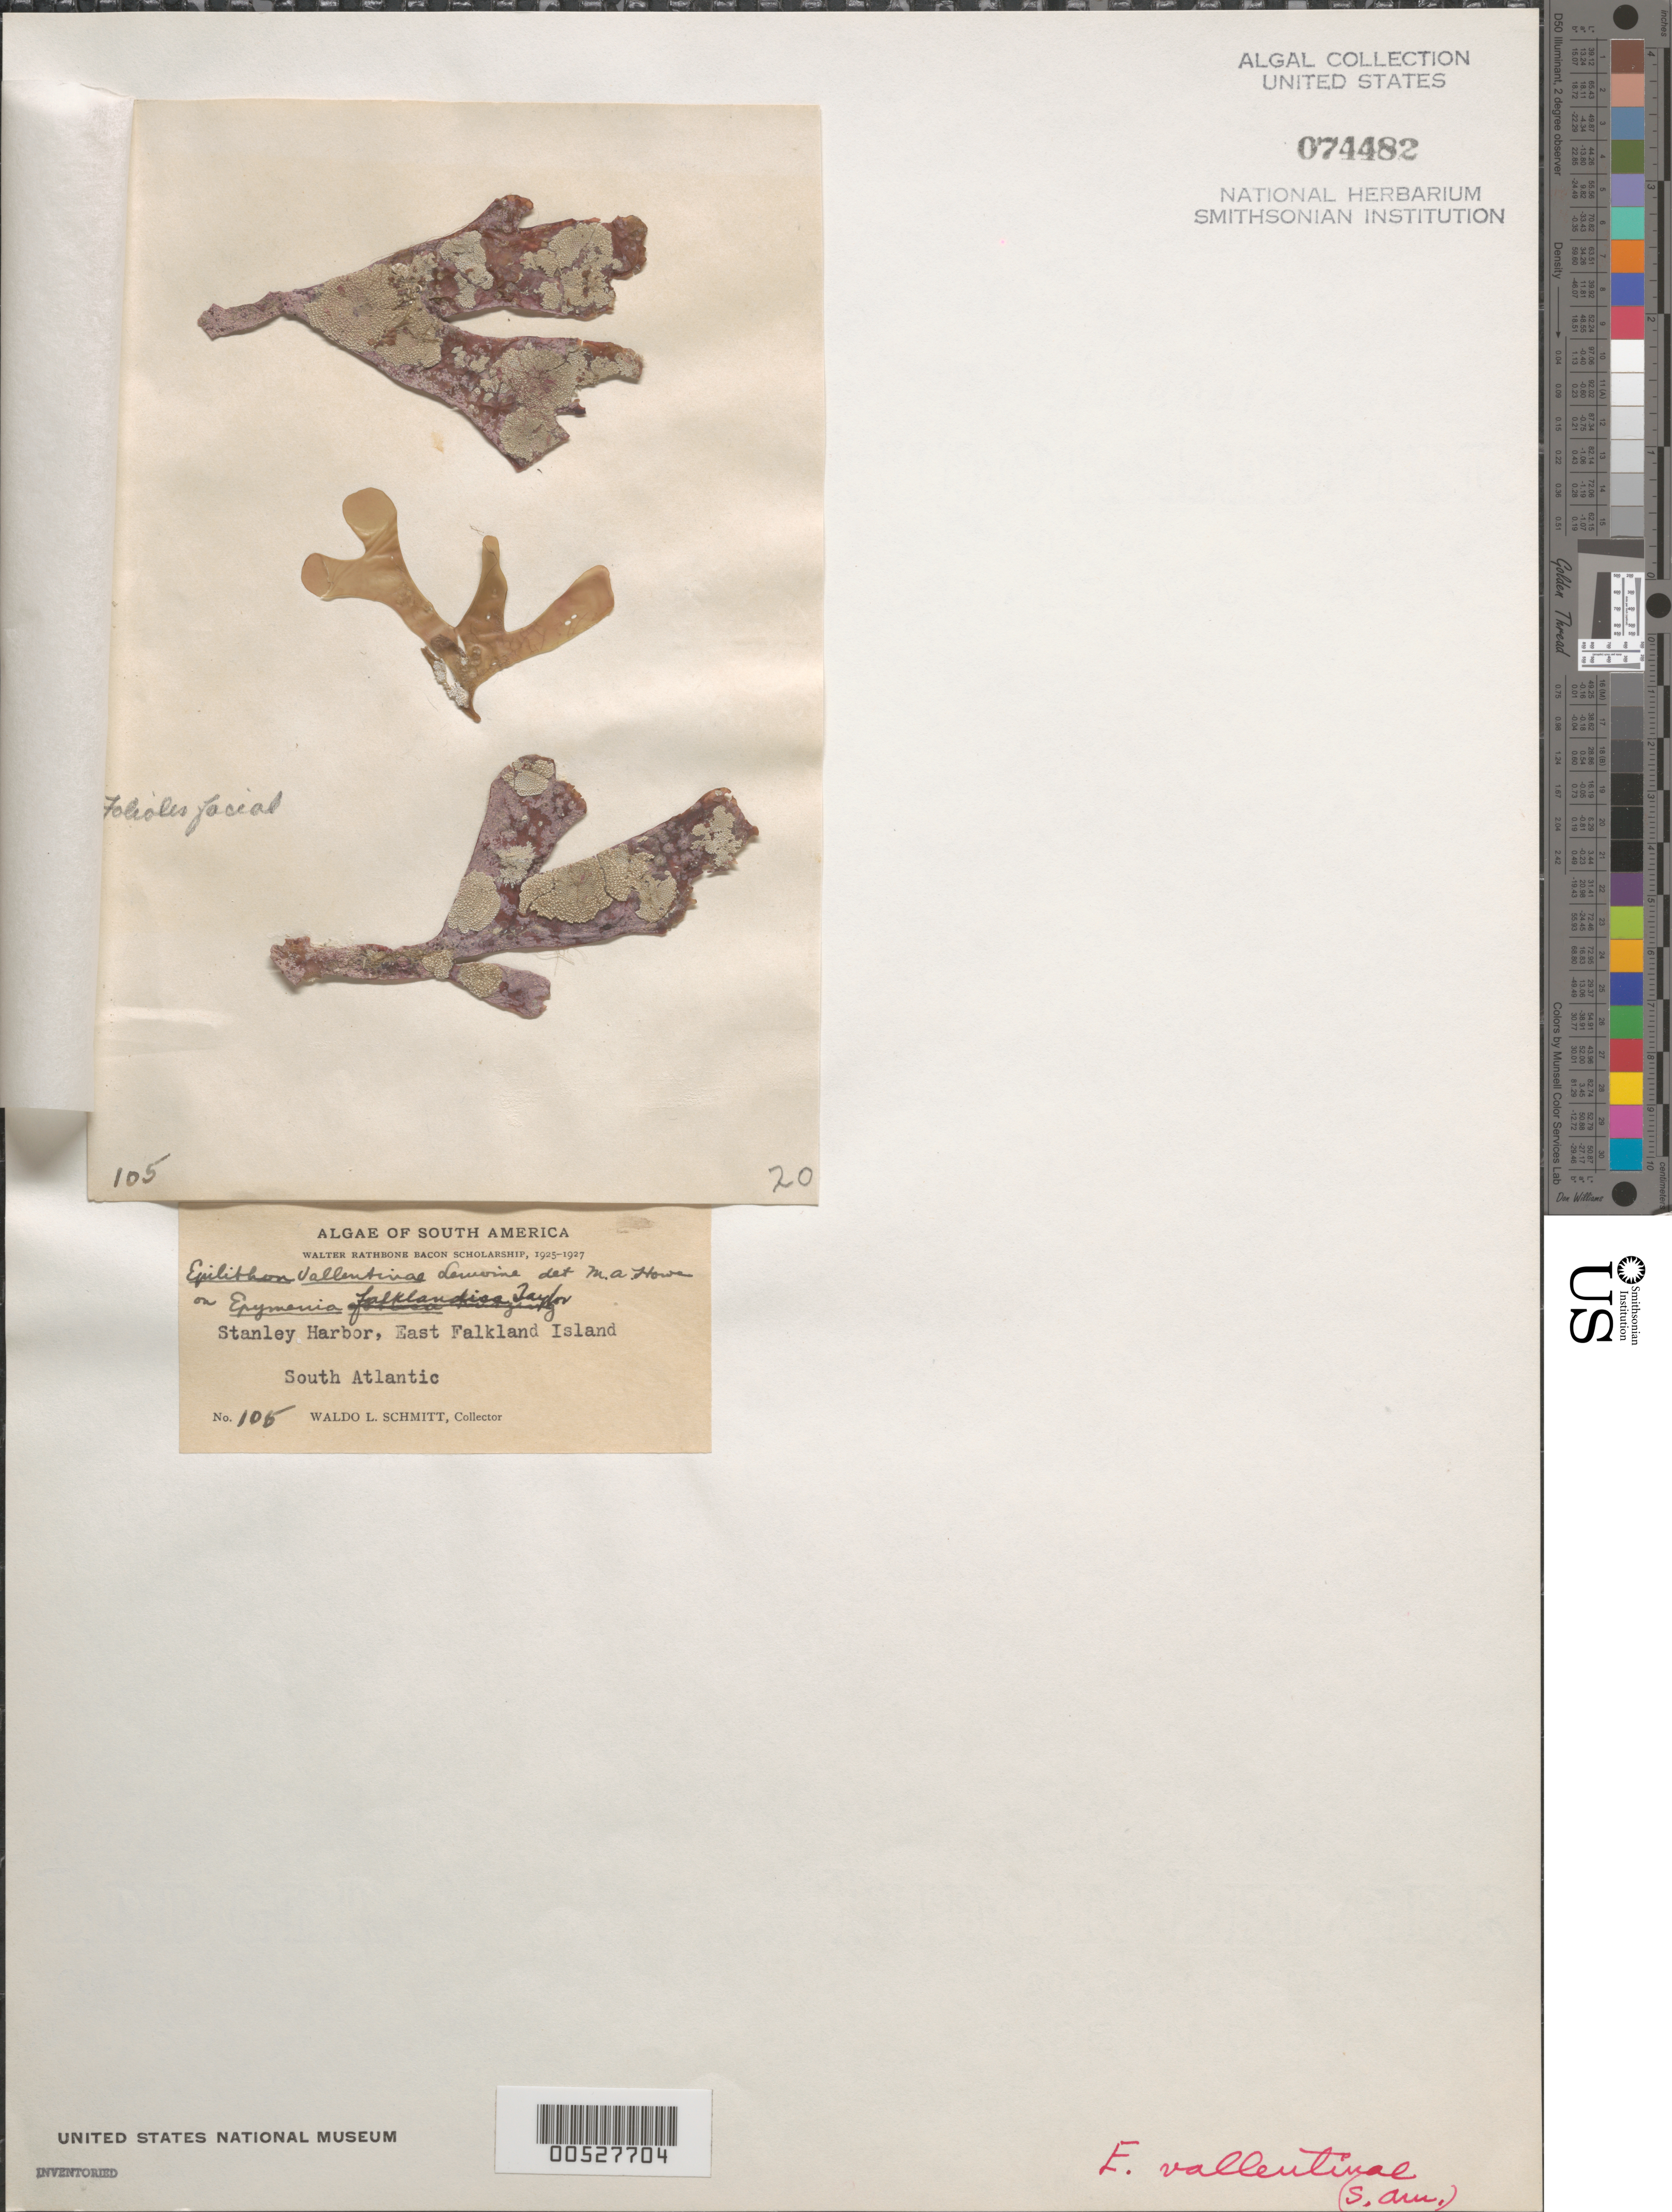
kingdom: Plantae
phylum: Rhodophyta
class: Florideophyceae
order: Corallinales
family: Hapalidiaceae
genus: Epilithon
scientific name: Epilithon vallentinae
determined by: Howe, M. A.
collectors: W. L. Schmitt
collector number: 105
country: Falkland Islands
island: East Falkland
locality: Stanley Harbor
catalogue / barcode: US 74482